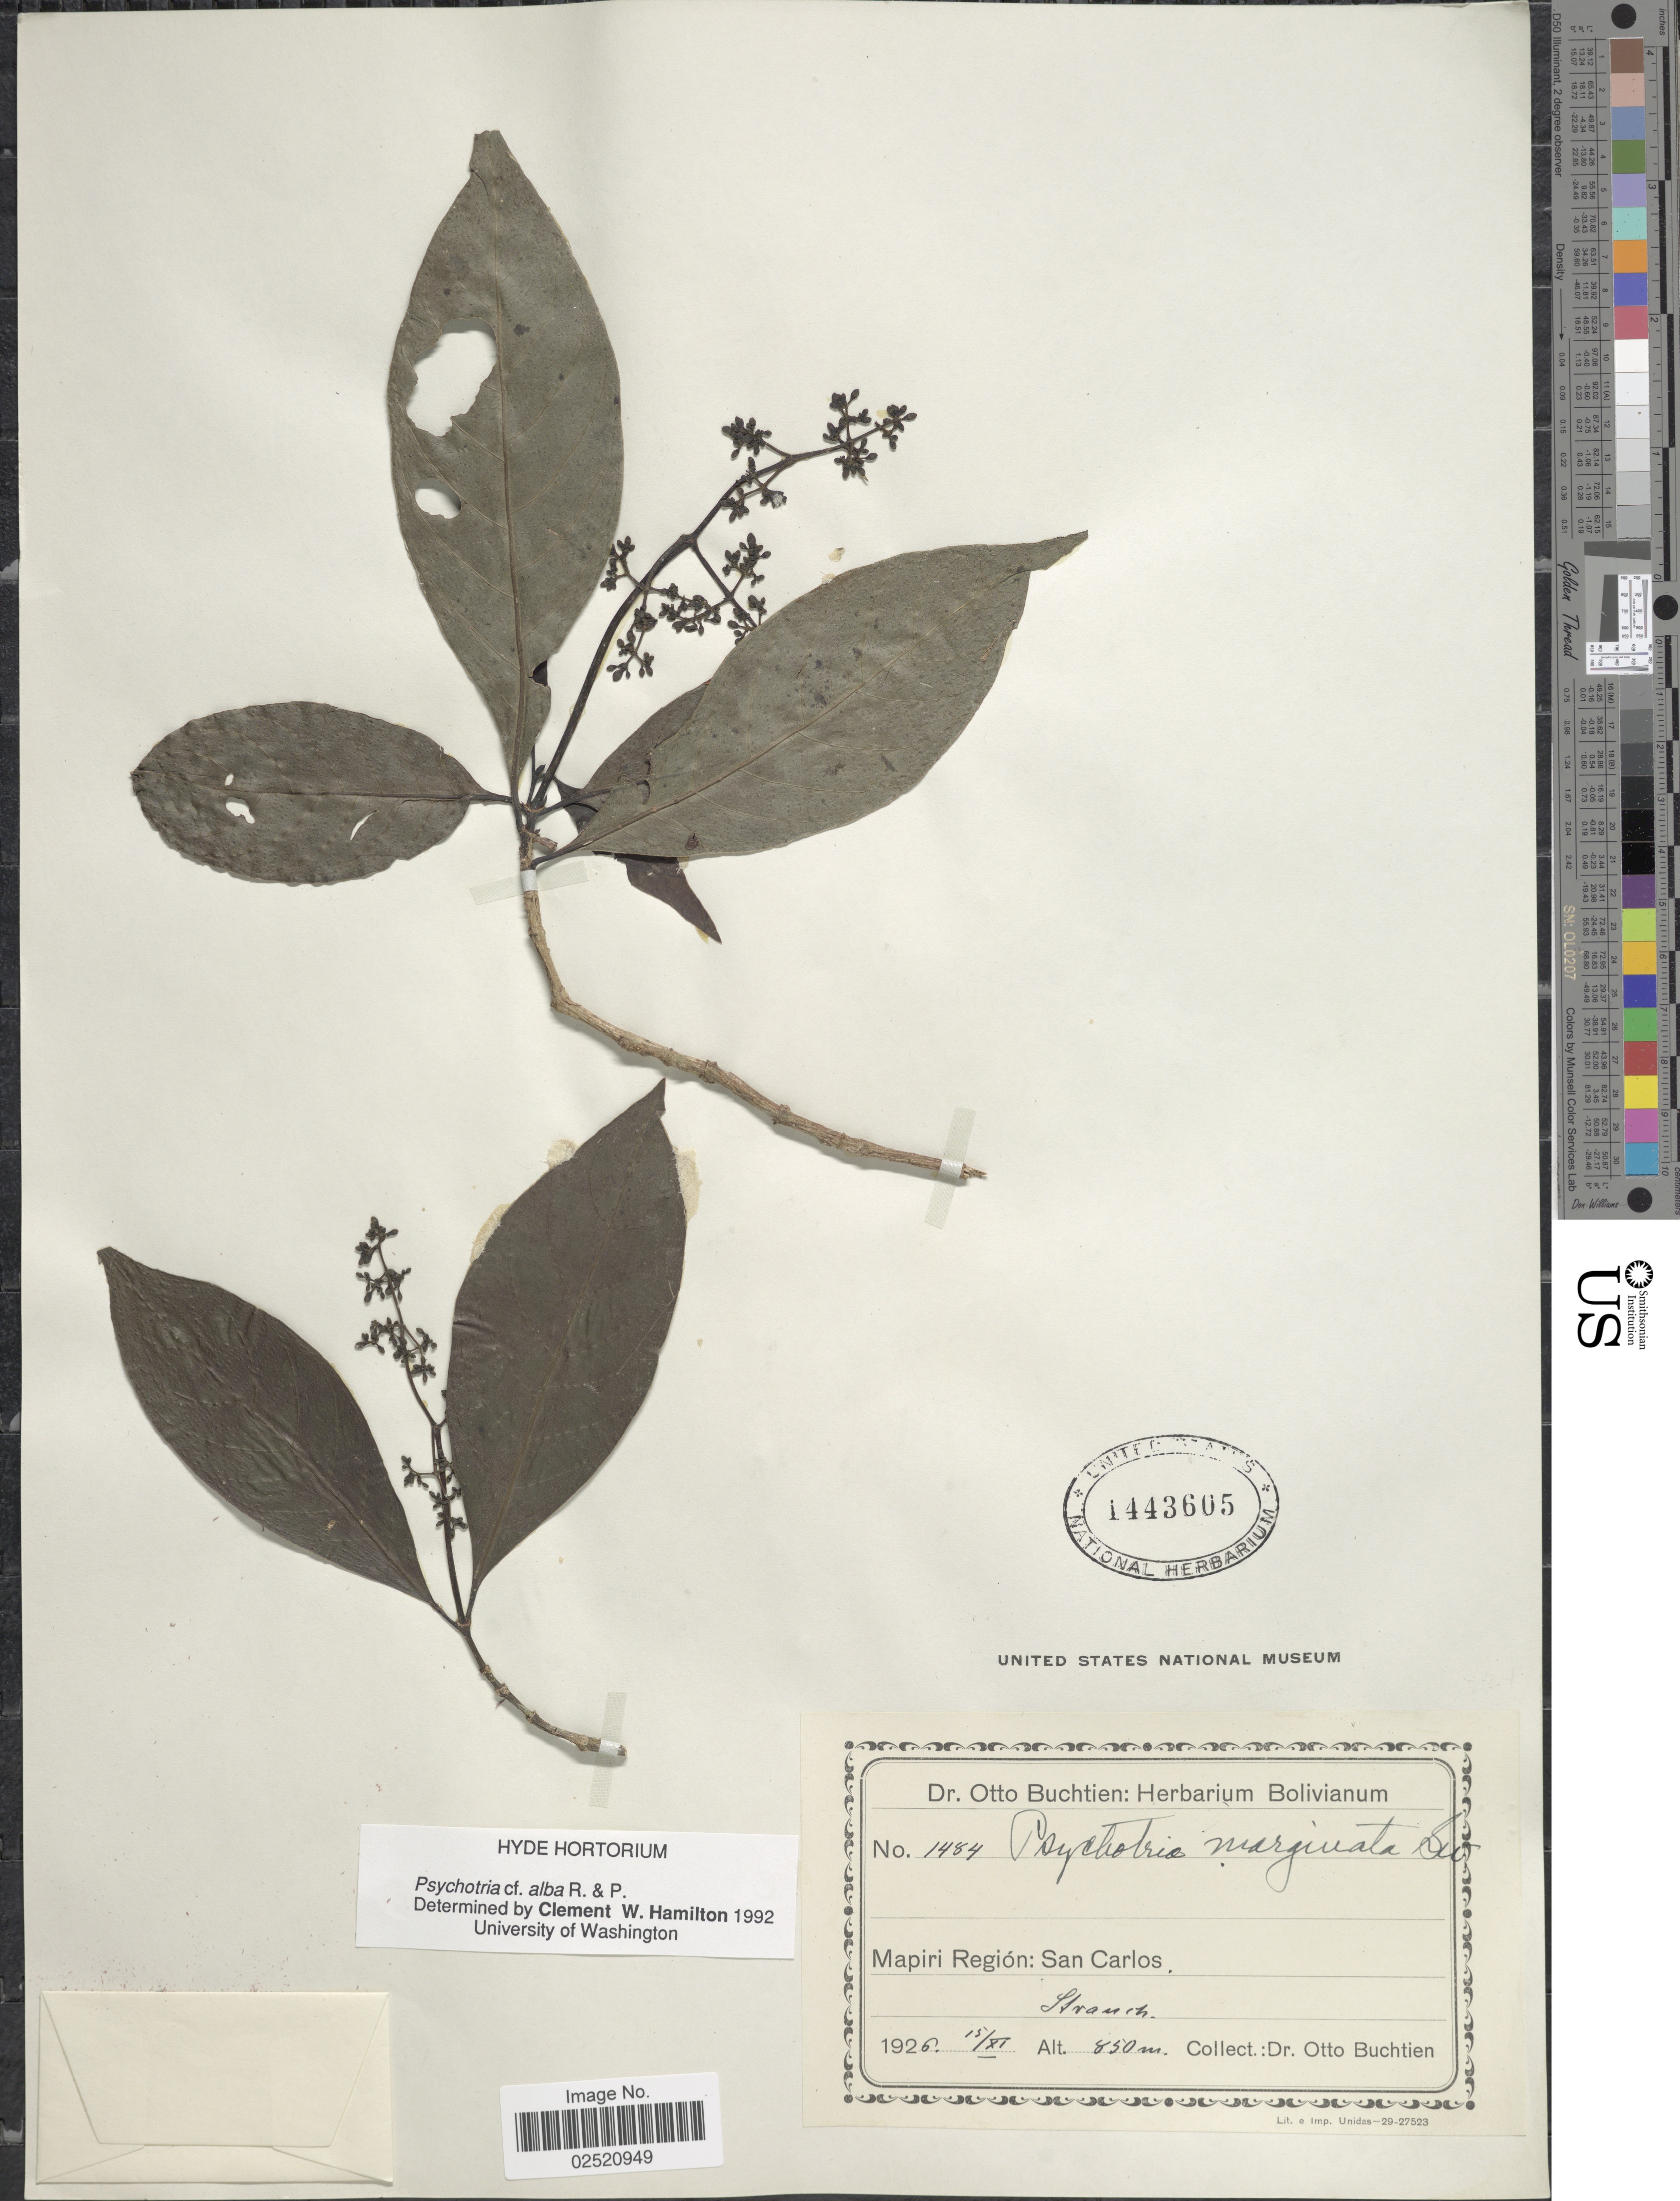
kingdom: Plantae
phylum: Tracheophyta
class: Magnoliopsida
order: Gentianales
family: Rubiaceae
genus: Psychotria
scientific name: Psychotria alba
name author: Ruiz & Pav.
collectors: O. Buchtien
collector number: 1484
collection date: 1926-11-05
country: Bolivia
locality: Mapiri Region: San Carlos, Strauch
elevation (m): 850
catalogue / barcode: US 1443605